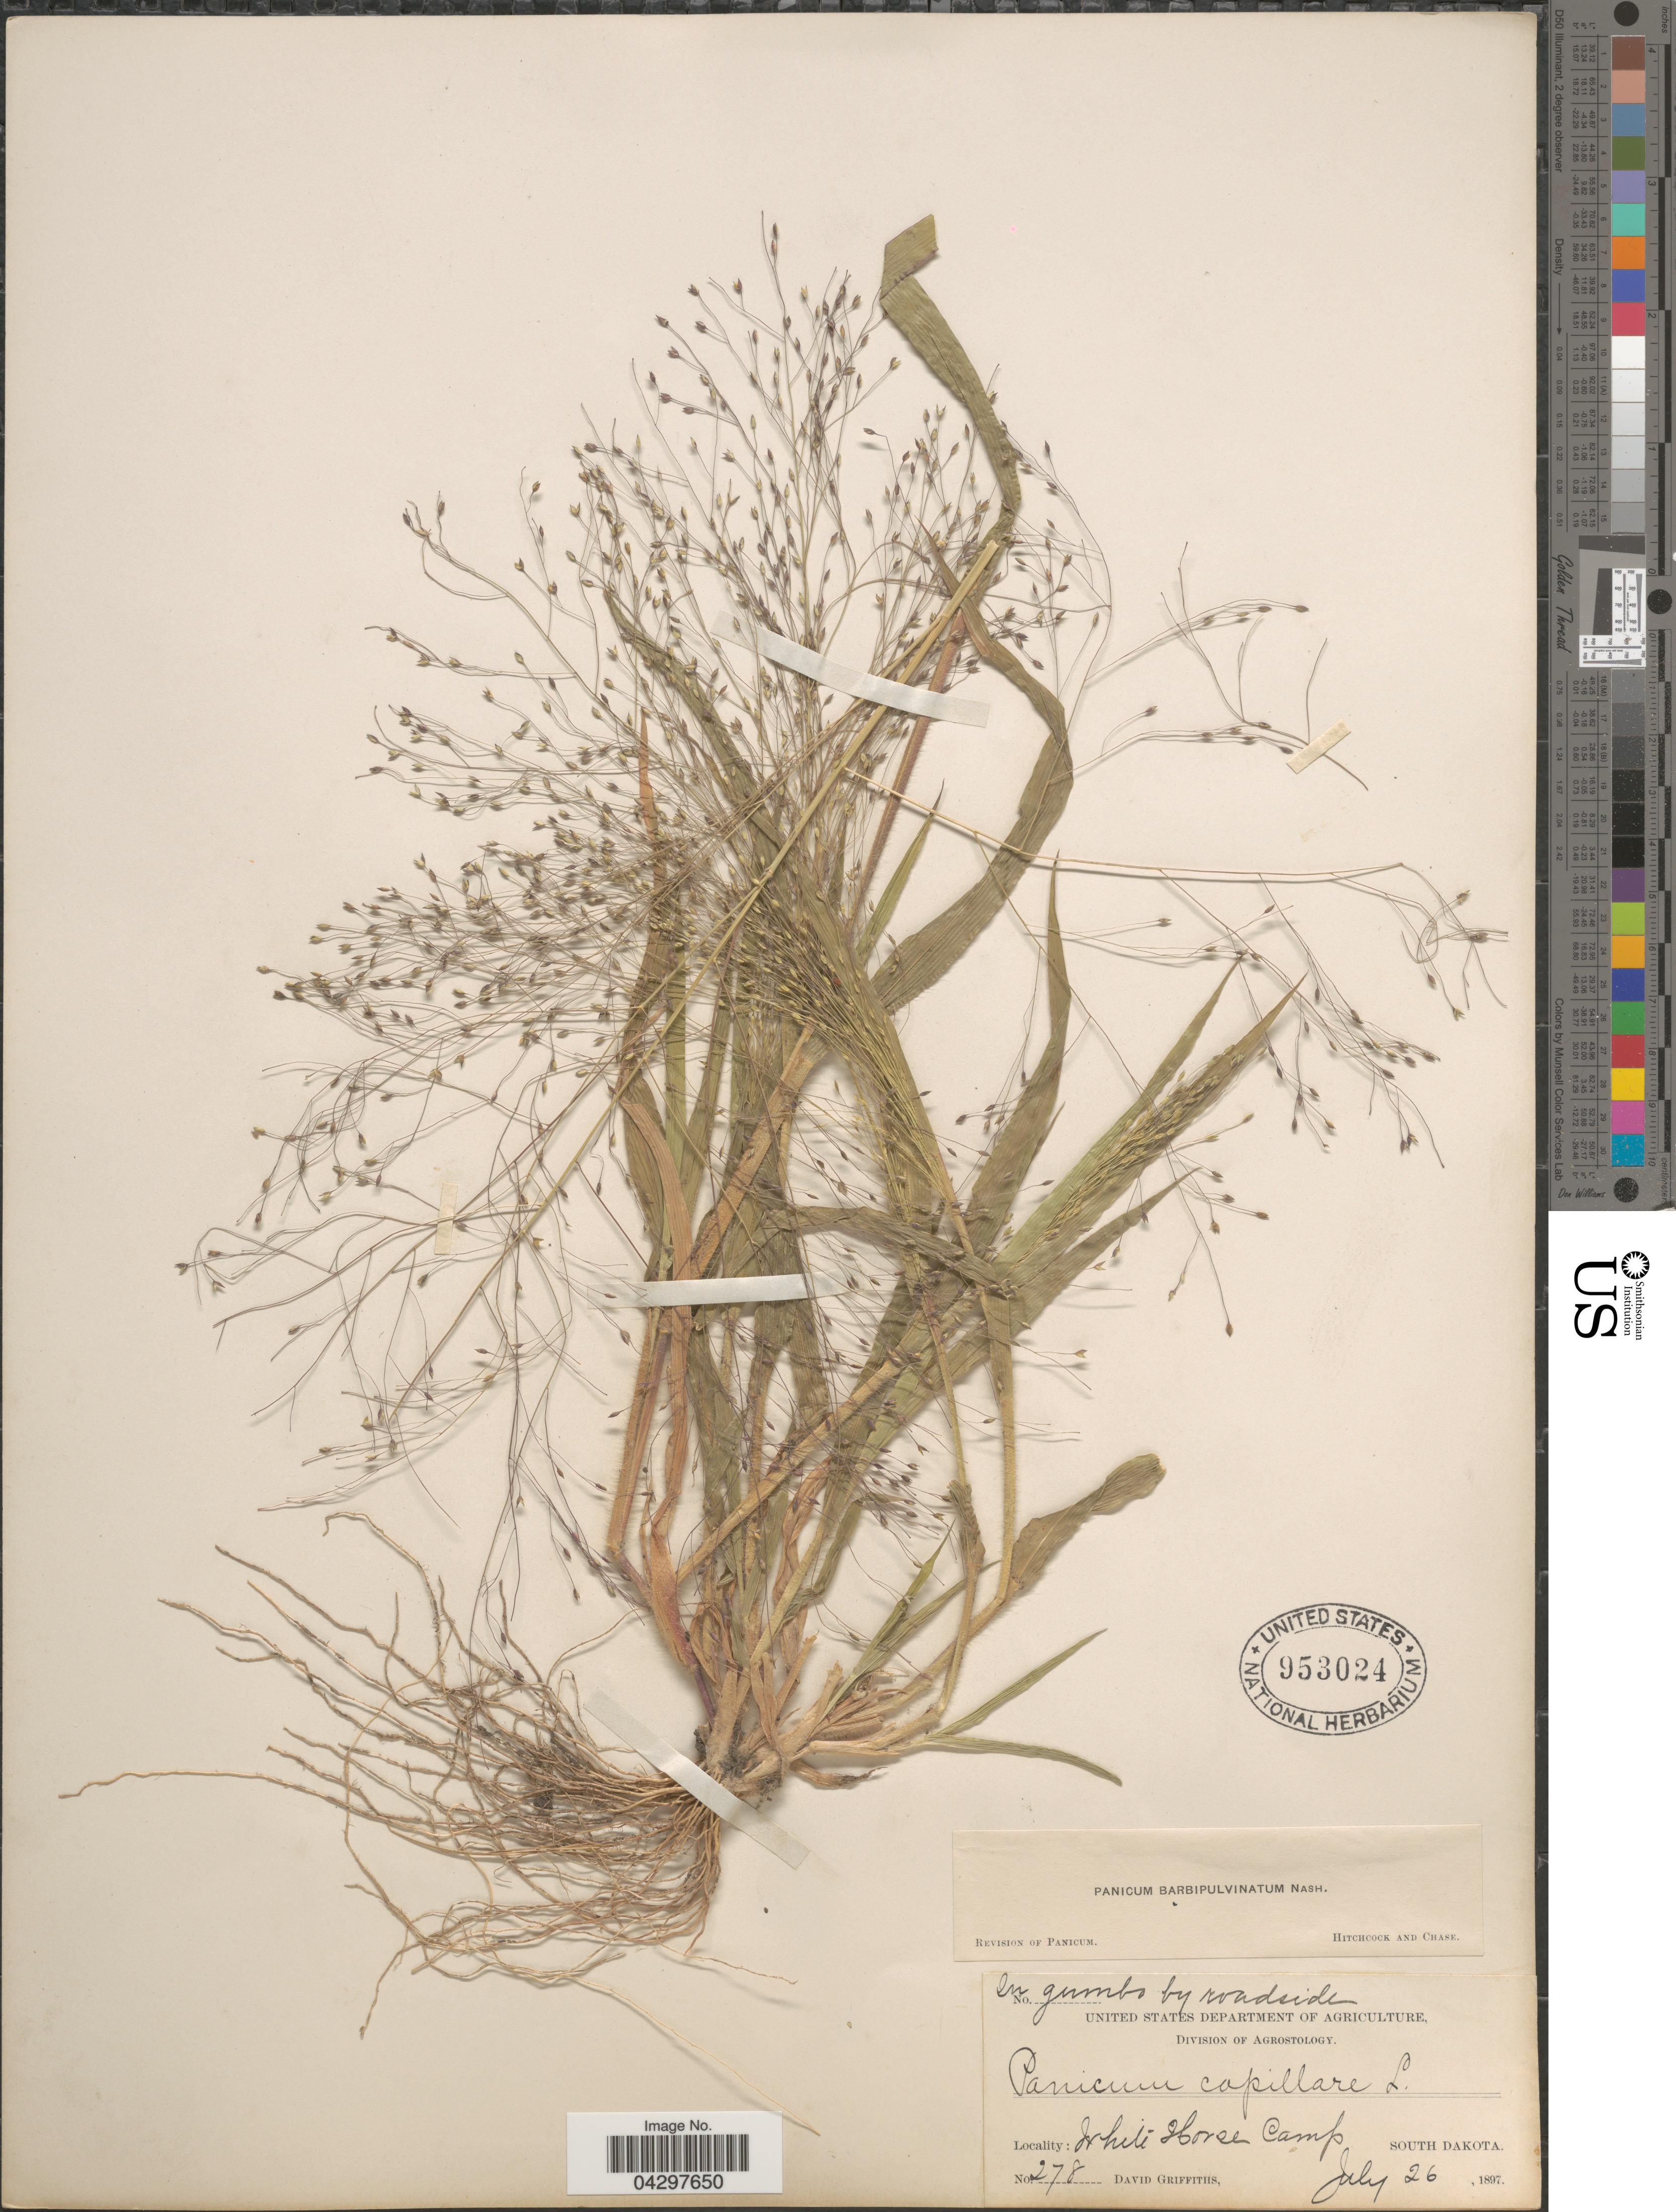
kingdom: Plantae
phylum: Tracheophyta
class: Liliopsida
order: Poales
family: Poaceae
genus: Panicum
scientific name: Panicum capillare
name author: L.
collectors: D. Griffiths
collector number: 278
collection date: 1897-07-26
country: United States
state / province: South Dakota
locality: White Shores Camp.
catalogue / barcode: US 953024